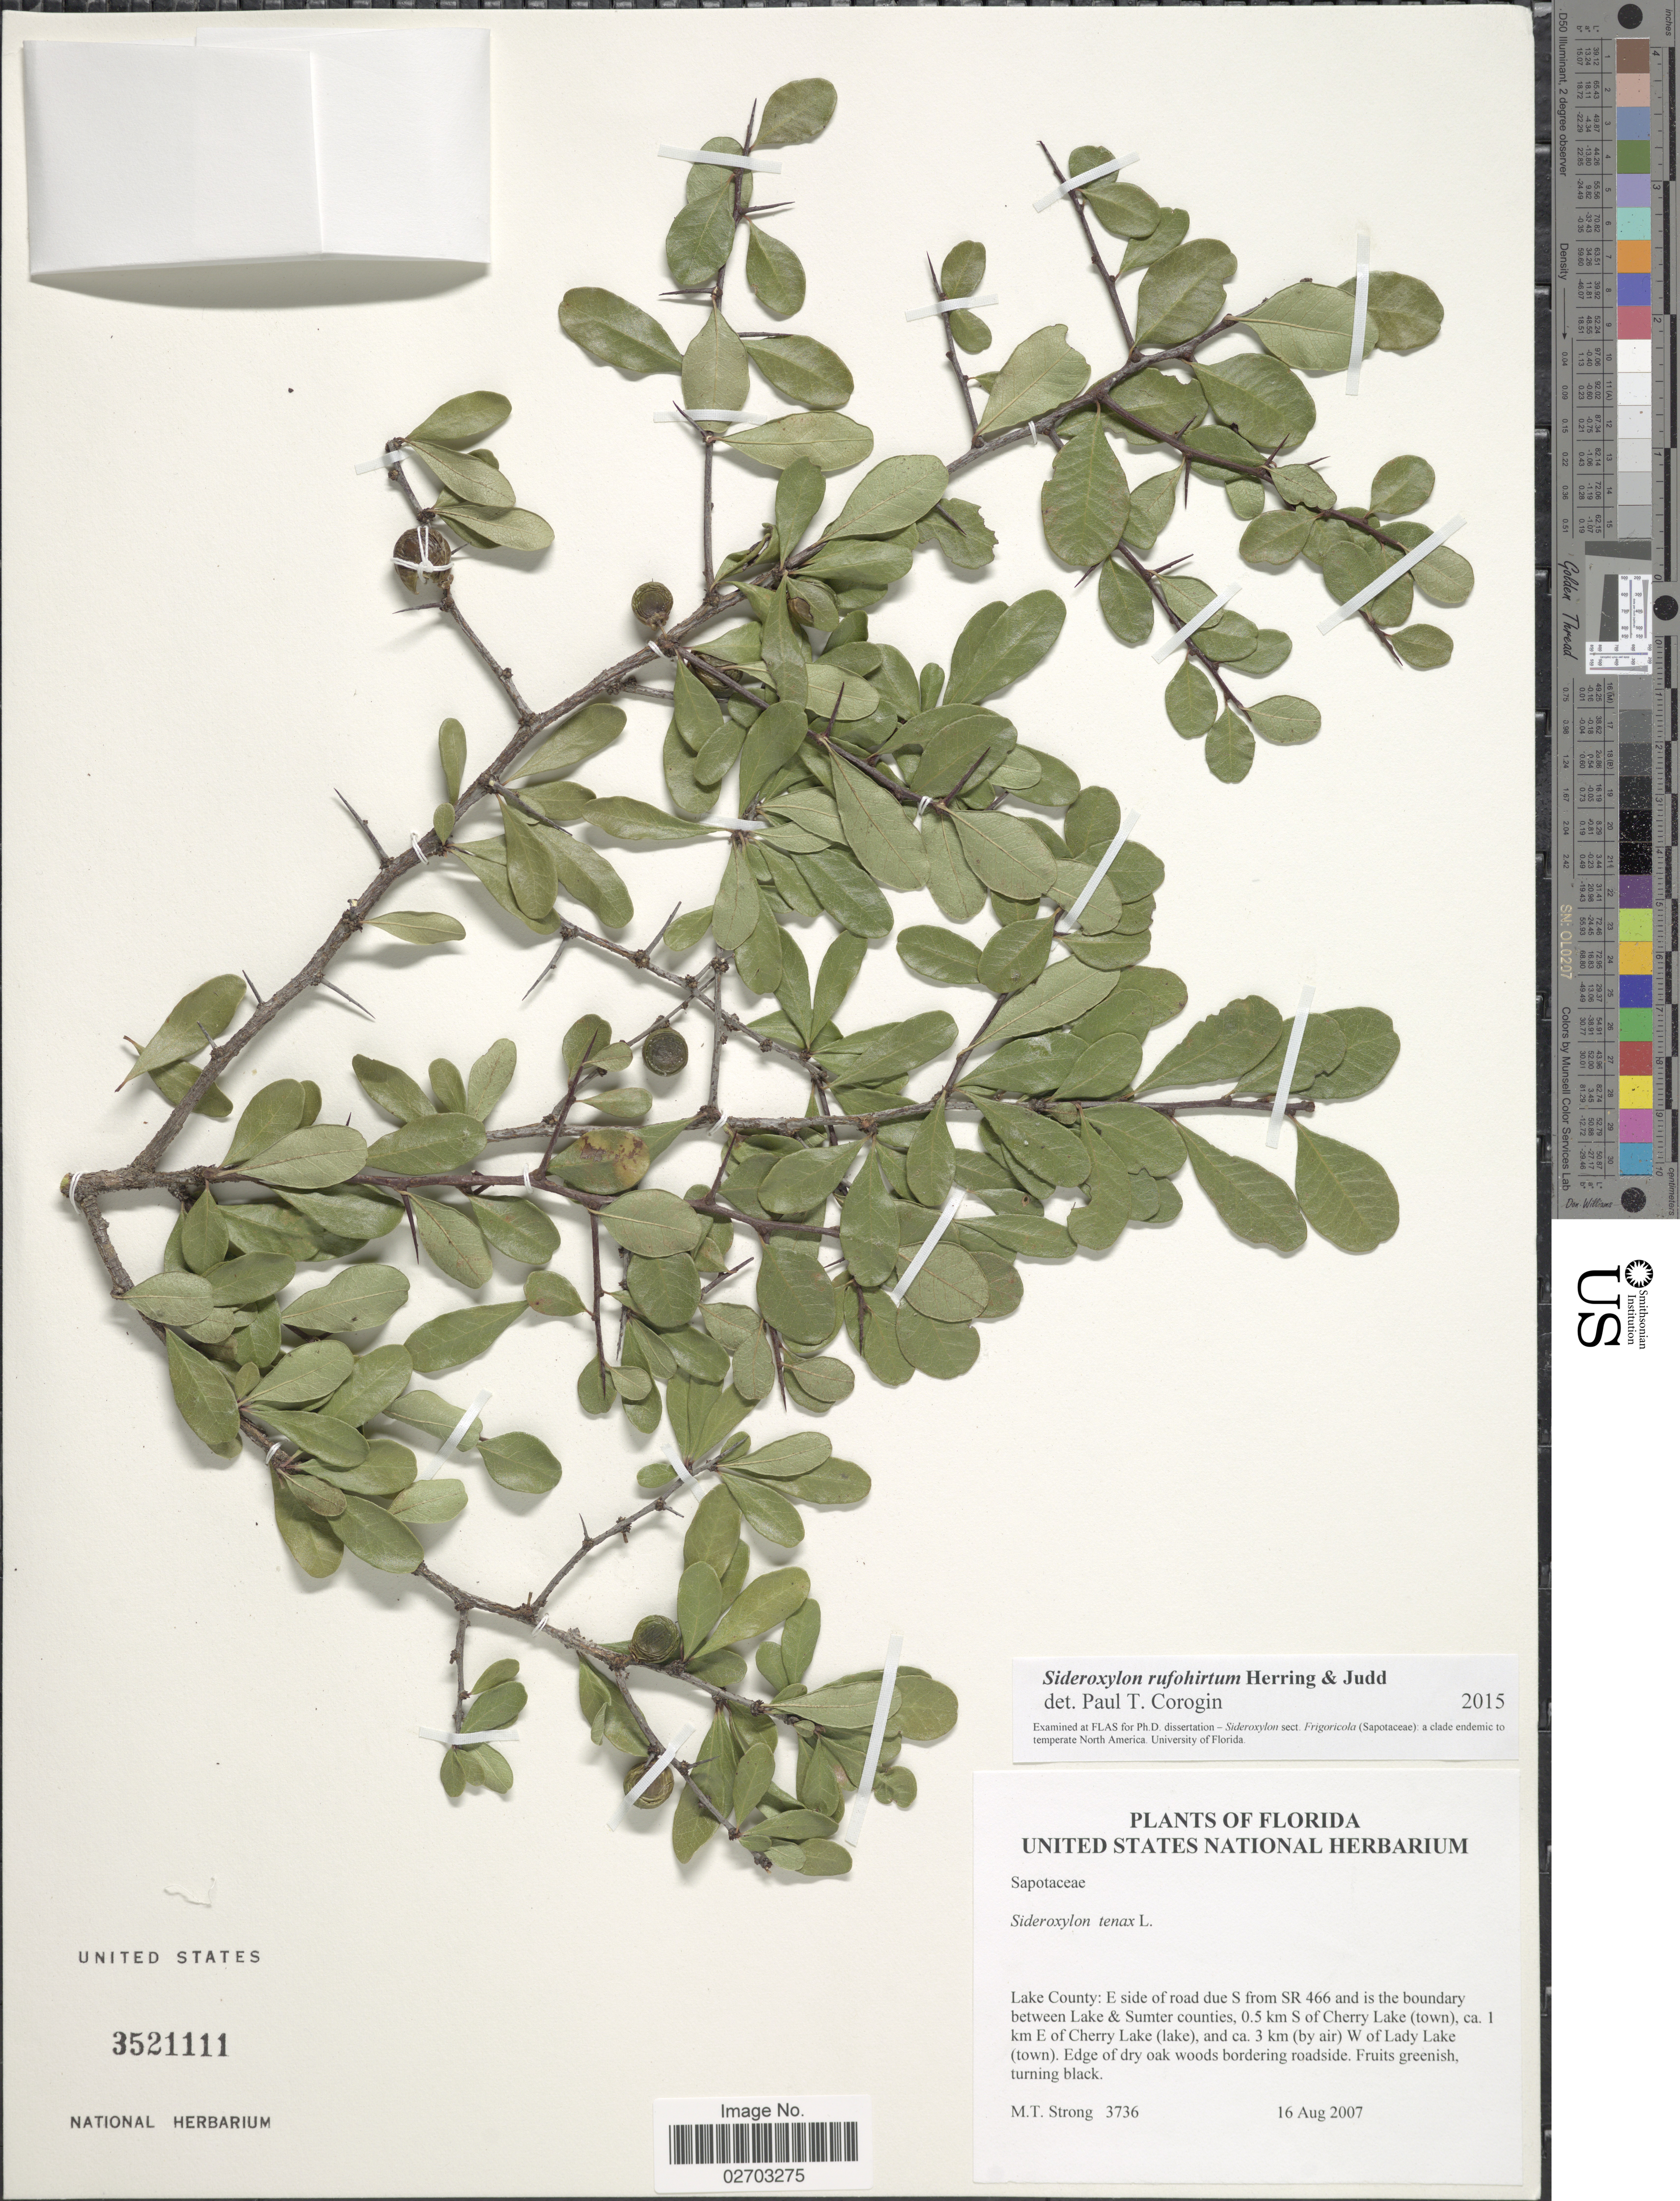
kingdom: Plantae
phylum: Tracheophyta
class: Magnoliopsida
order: Ericales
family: Sapotaceae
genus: Sideroxylon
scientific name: Sideroxylon rufohirtum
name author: Herring & Judd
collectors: M. T. Strong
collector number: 3736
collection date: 2007-08-16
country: United States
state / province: Florida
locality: Lake County: E side of road due S from SR 466 and is the boundary between lake & Sumter counties, 0.5 km S of Cherry Lake (town), ca. 1 km e of Cherry Lake (lake), and ca. 3 km (by air) W of Lady Lake (town), edge of dry oak woods bordering roadside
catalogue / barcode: US 3521111